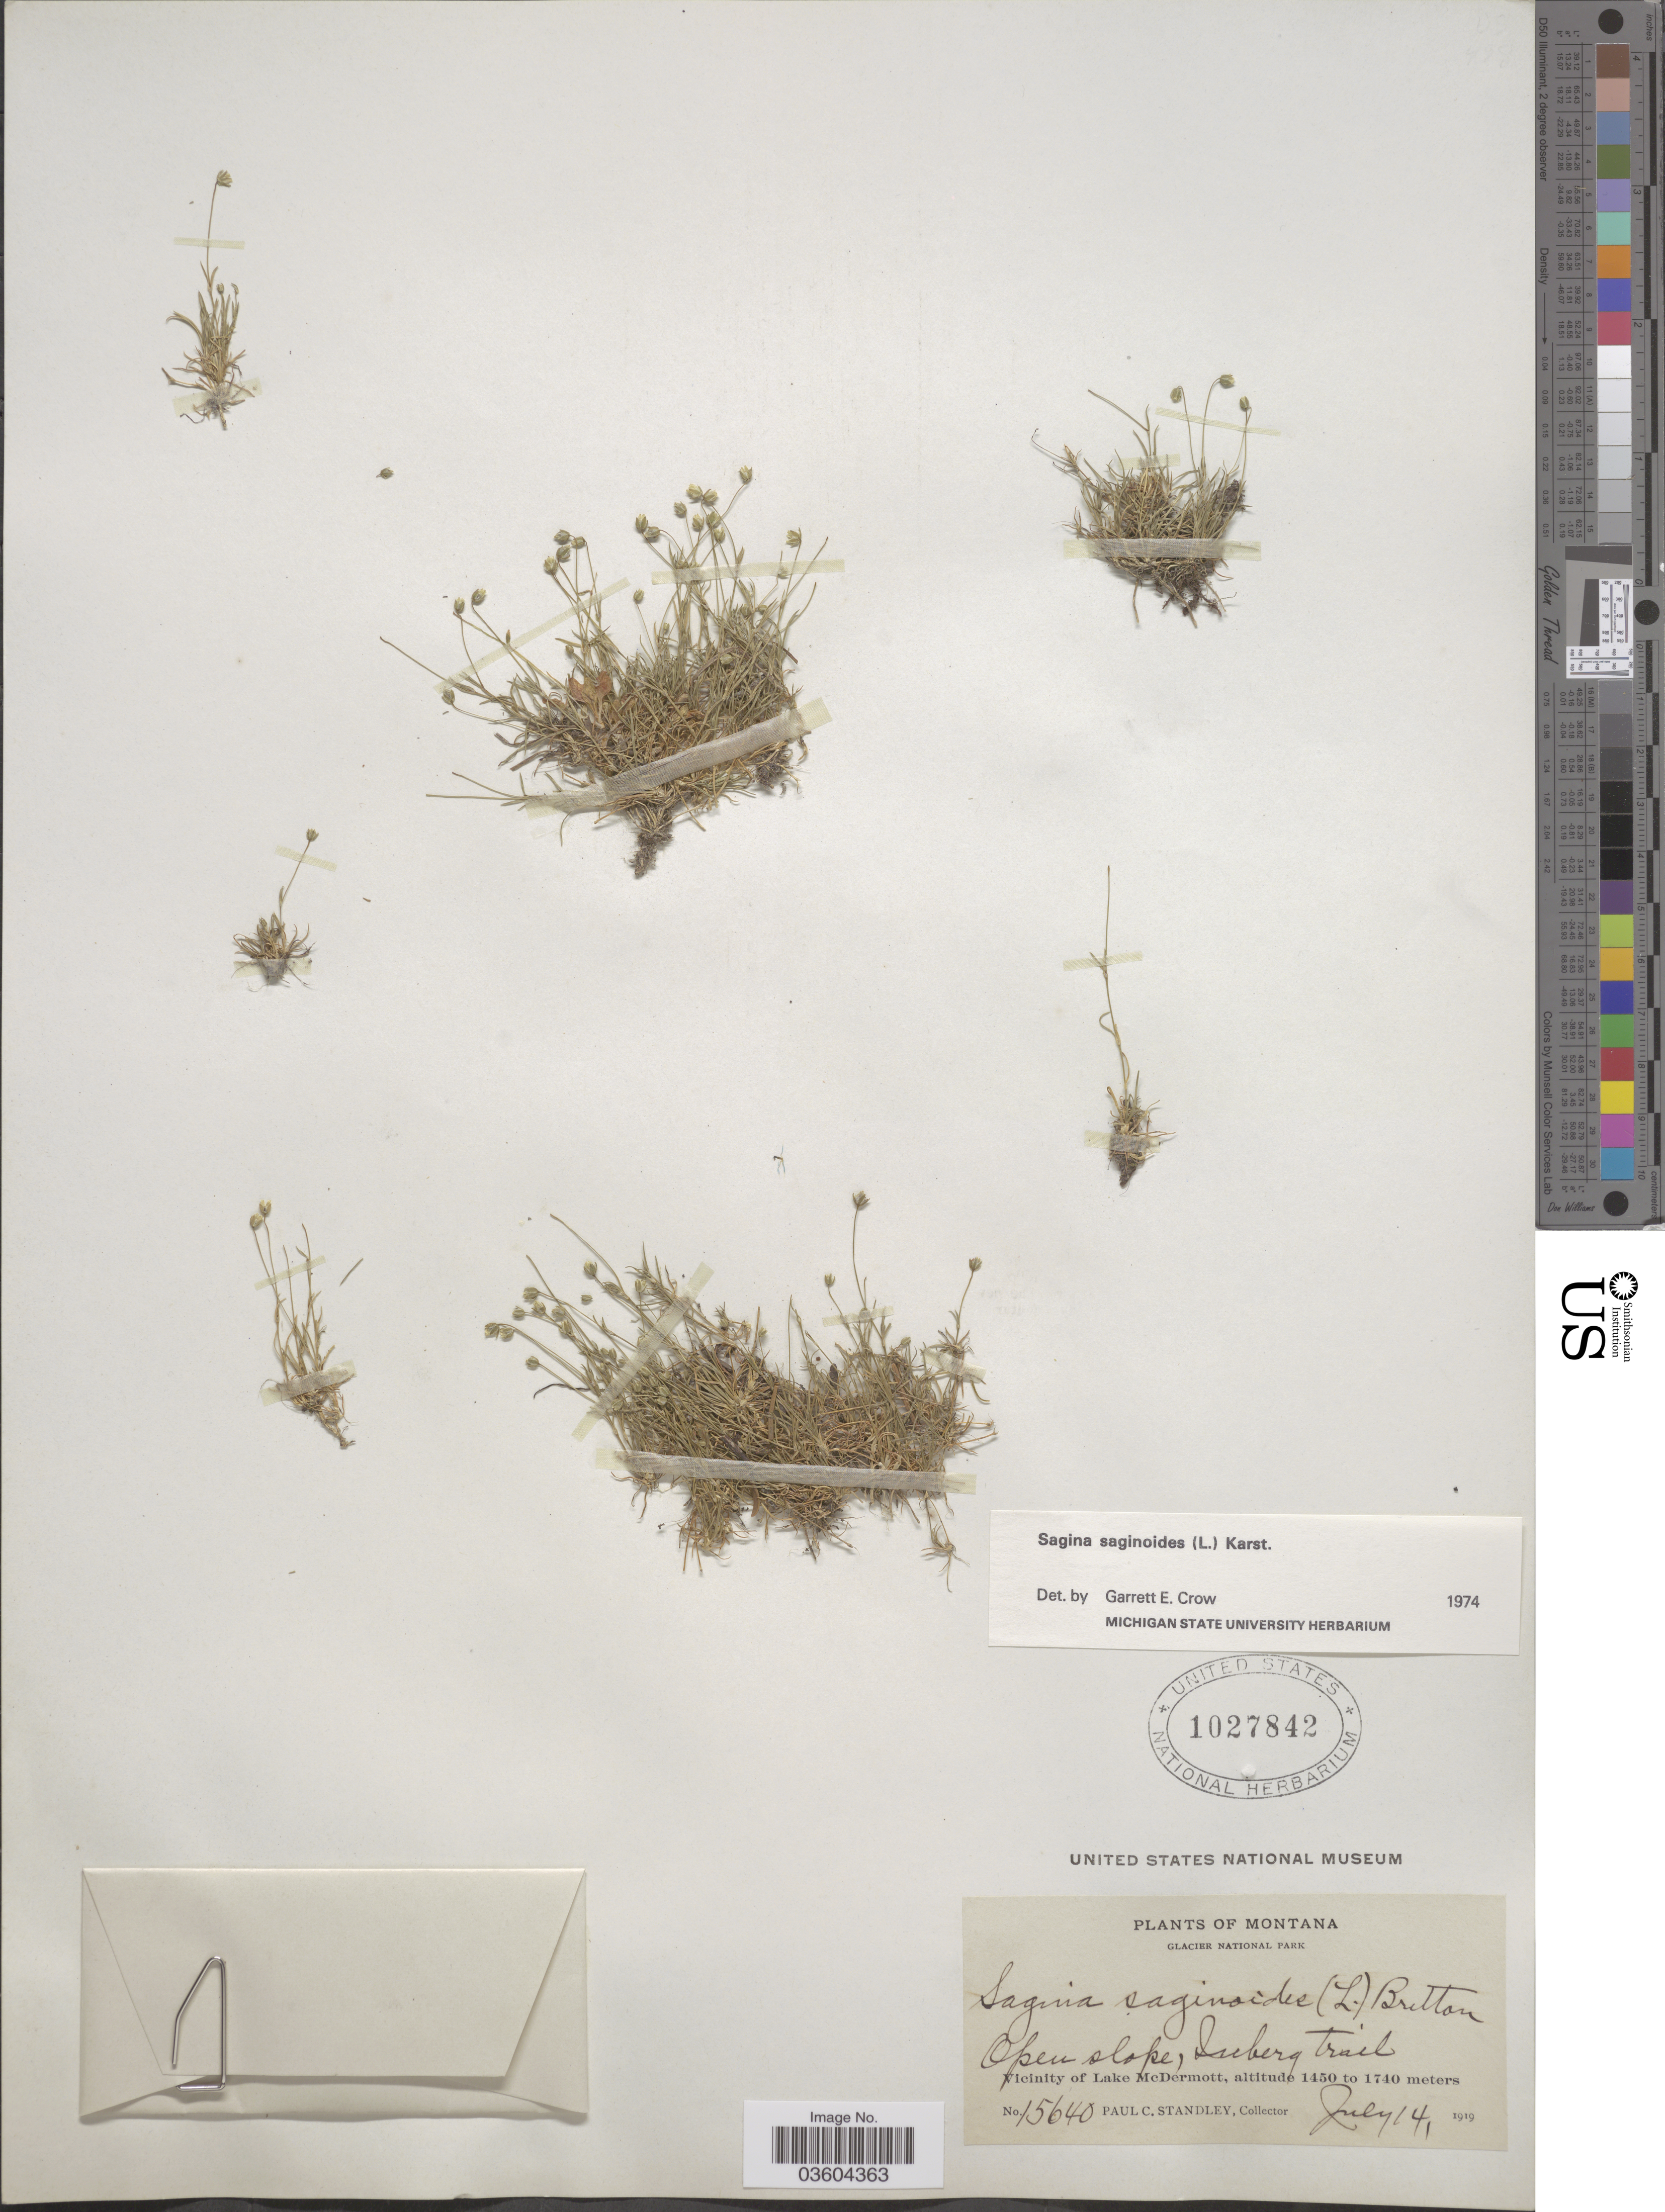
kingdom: Plantae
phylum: Tracheophyta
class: Magnoliopsida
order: Caryophyllales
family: Caryophyllaceae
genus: Sagina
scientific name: Sagina saginoides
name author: (L.) H. Karst.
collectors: P. C. Standley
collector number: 15640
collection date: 1919-07-14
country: United States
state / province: Montana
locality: Glacier National Park. Iceberg Trail. Vicinity of Lake McDermott.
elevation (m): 1450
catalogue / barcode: US 1027842